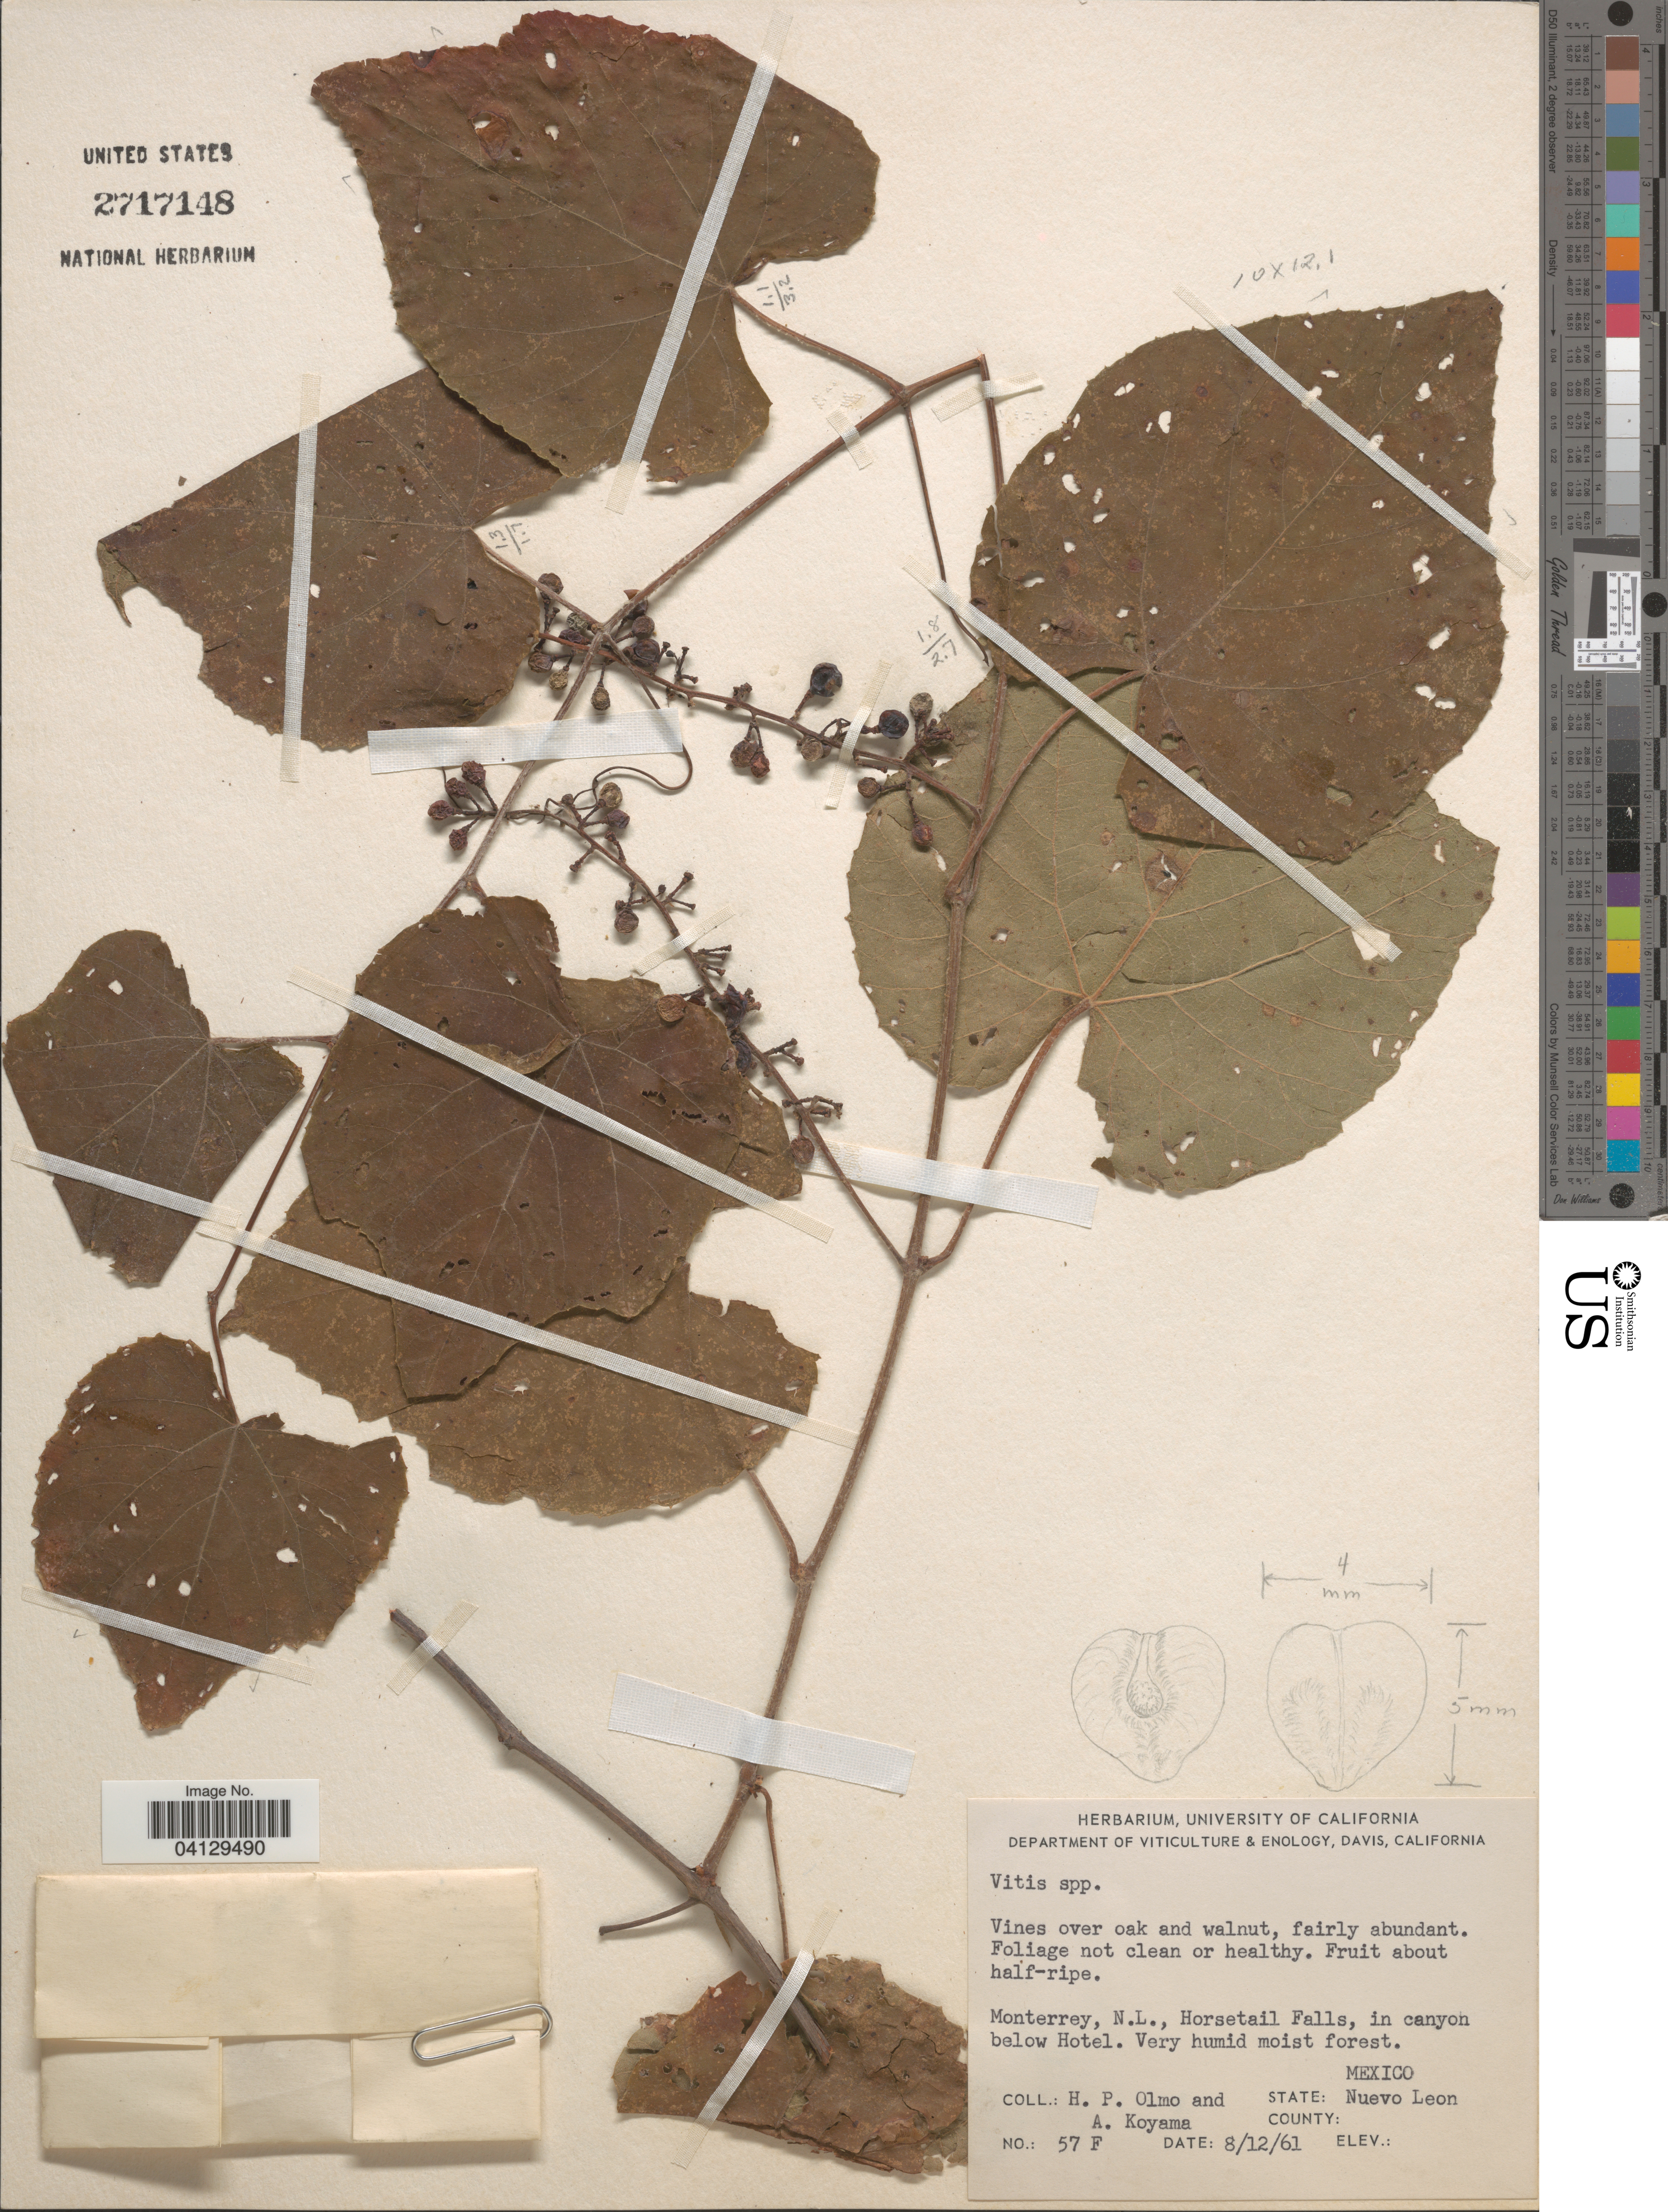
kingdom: Plantae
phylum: Tracheophyta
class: Magnoliopsida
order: Vitales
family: Vitaceae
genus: Vitis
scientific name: Vitis sp.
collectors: H. Olmo & A. Koyama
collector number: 57F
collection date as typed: Transcribed d/m/y: 12/8/61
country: Mexico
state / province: Nuevo León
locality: Monterrey, Horsetail Falls, in canyon below Hotel.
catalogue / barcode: US 2717148